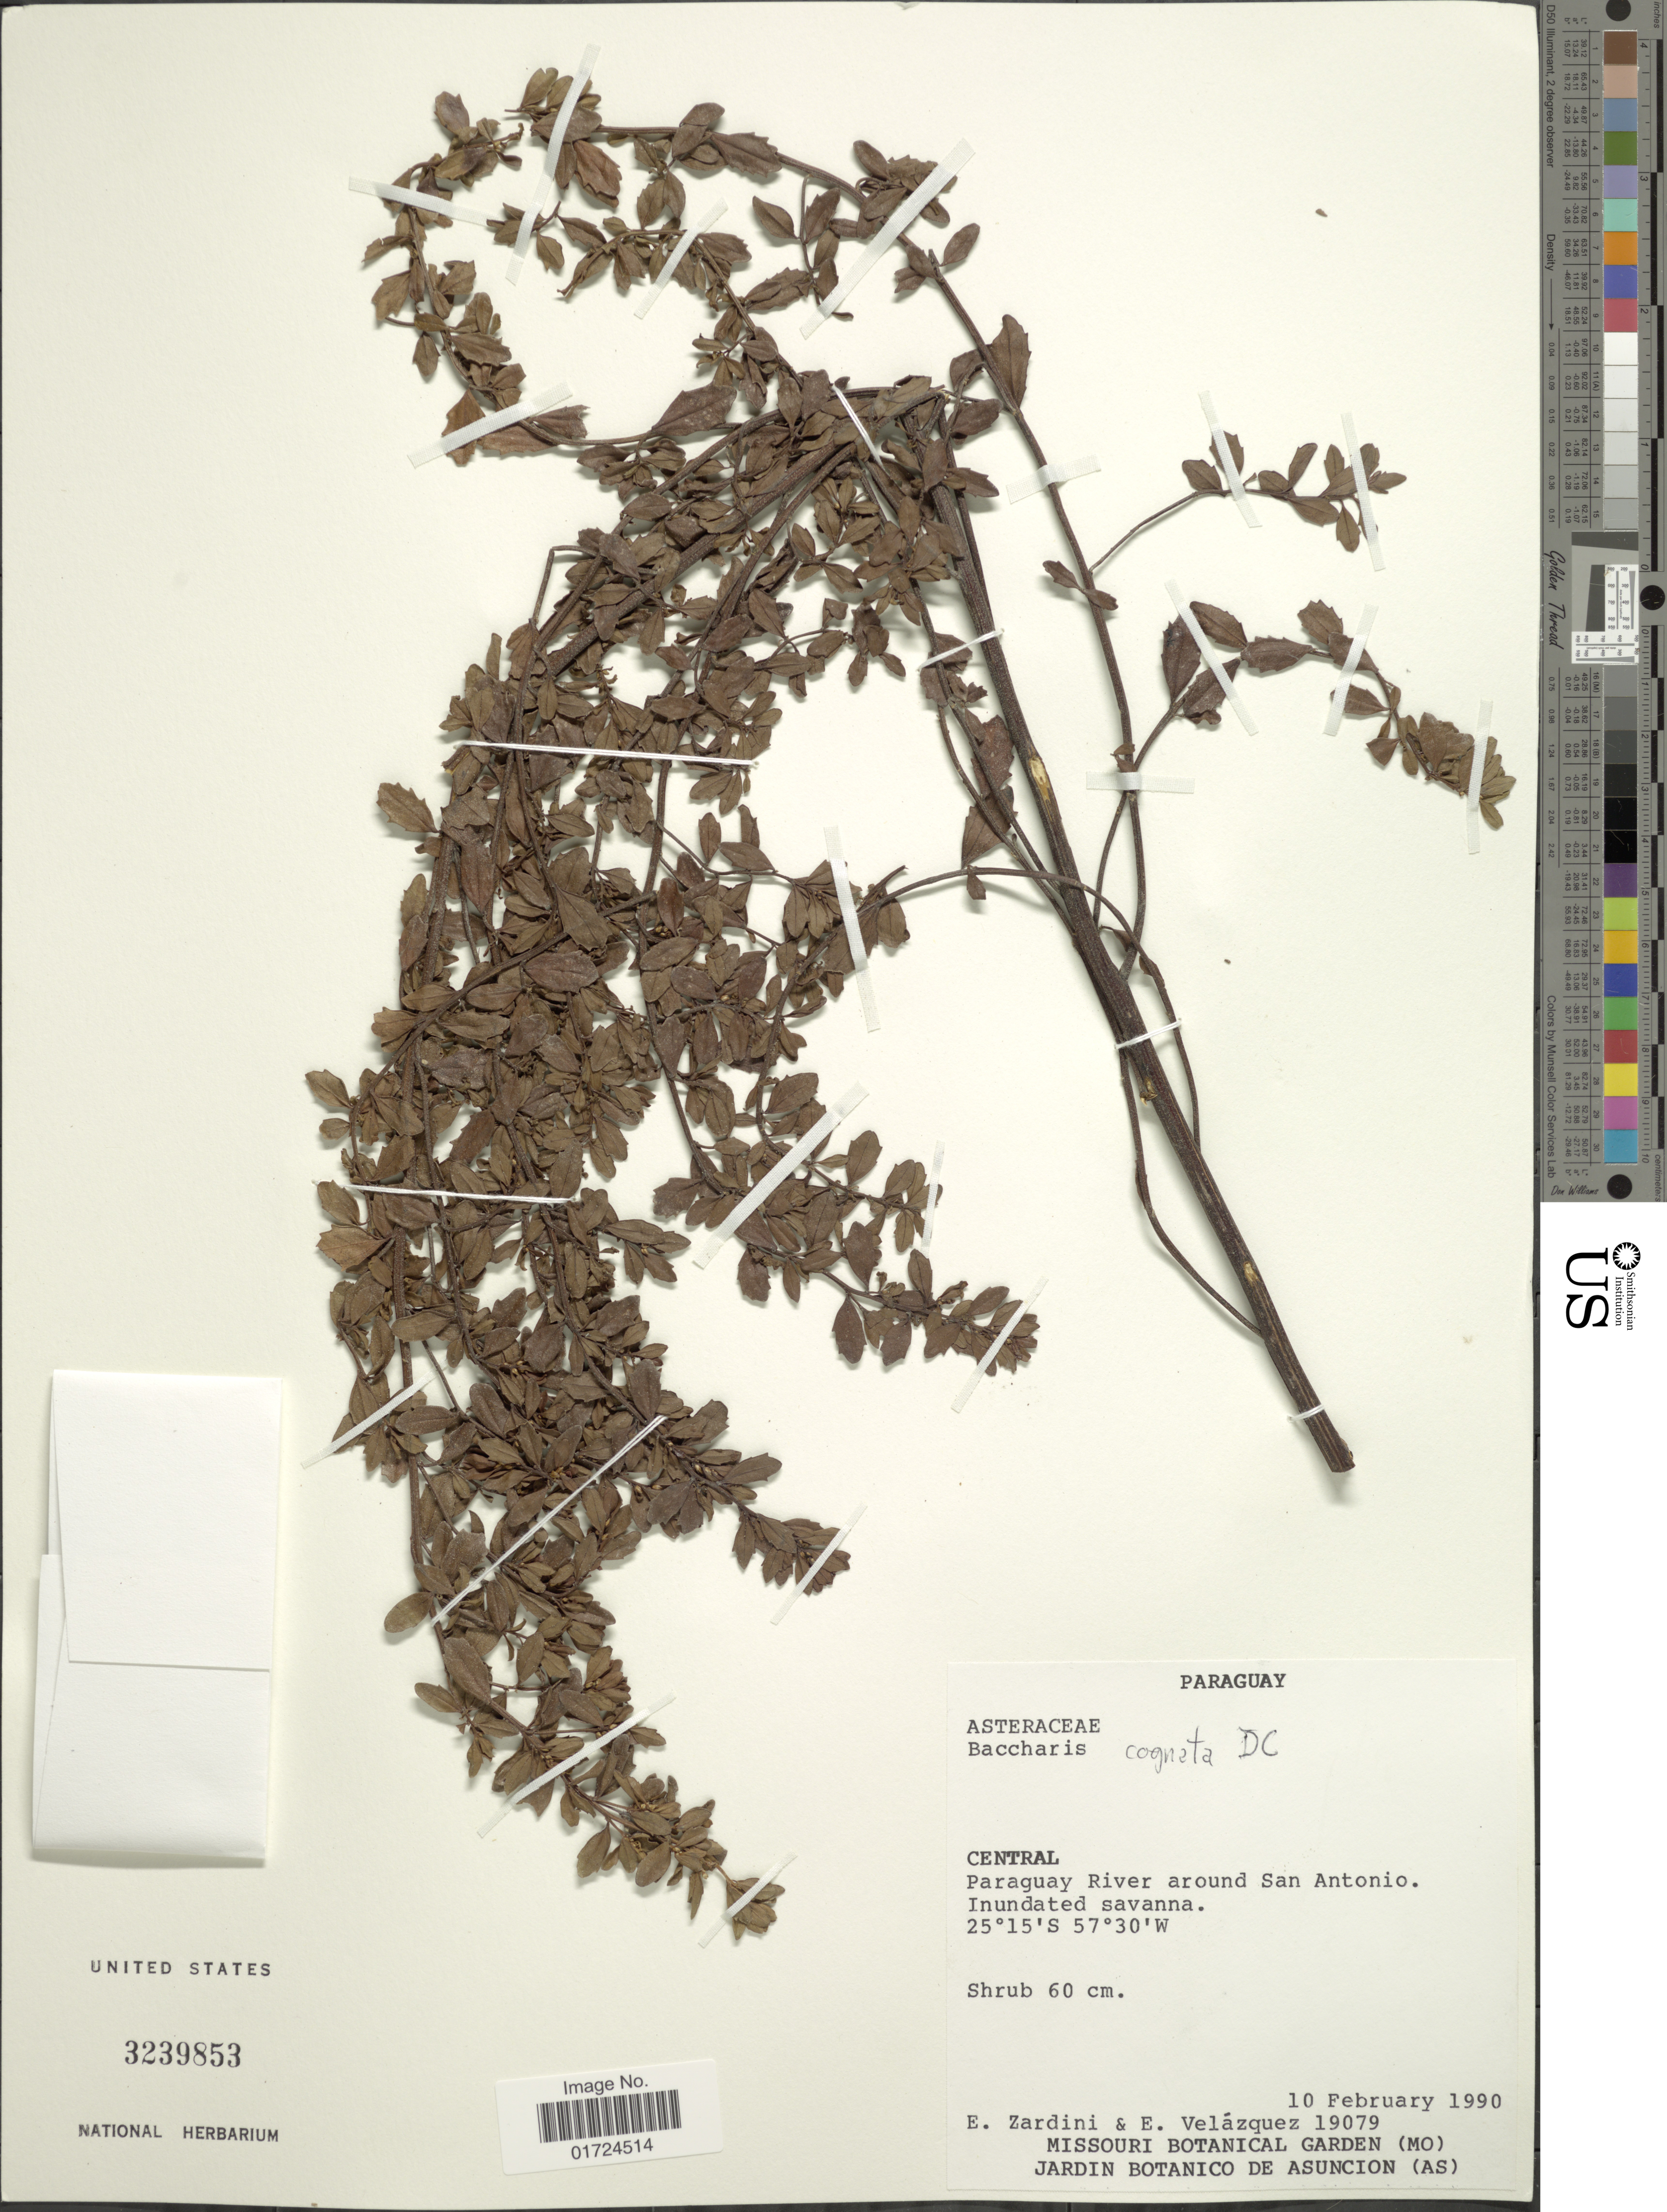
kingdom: Plantae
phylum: Tracheophyta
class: Magnoliopsida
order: Asterales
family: Asteraceae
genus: Baccharis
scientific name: Baccharis cognata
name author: DC.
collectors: E. M. Zardini & E. Velazquez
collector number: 19079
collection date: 1990-02-10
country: Paraguay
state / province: Central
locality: Central. Paraguay River around San Antonio.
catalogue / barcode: US 3239853